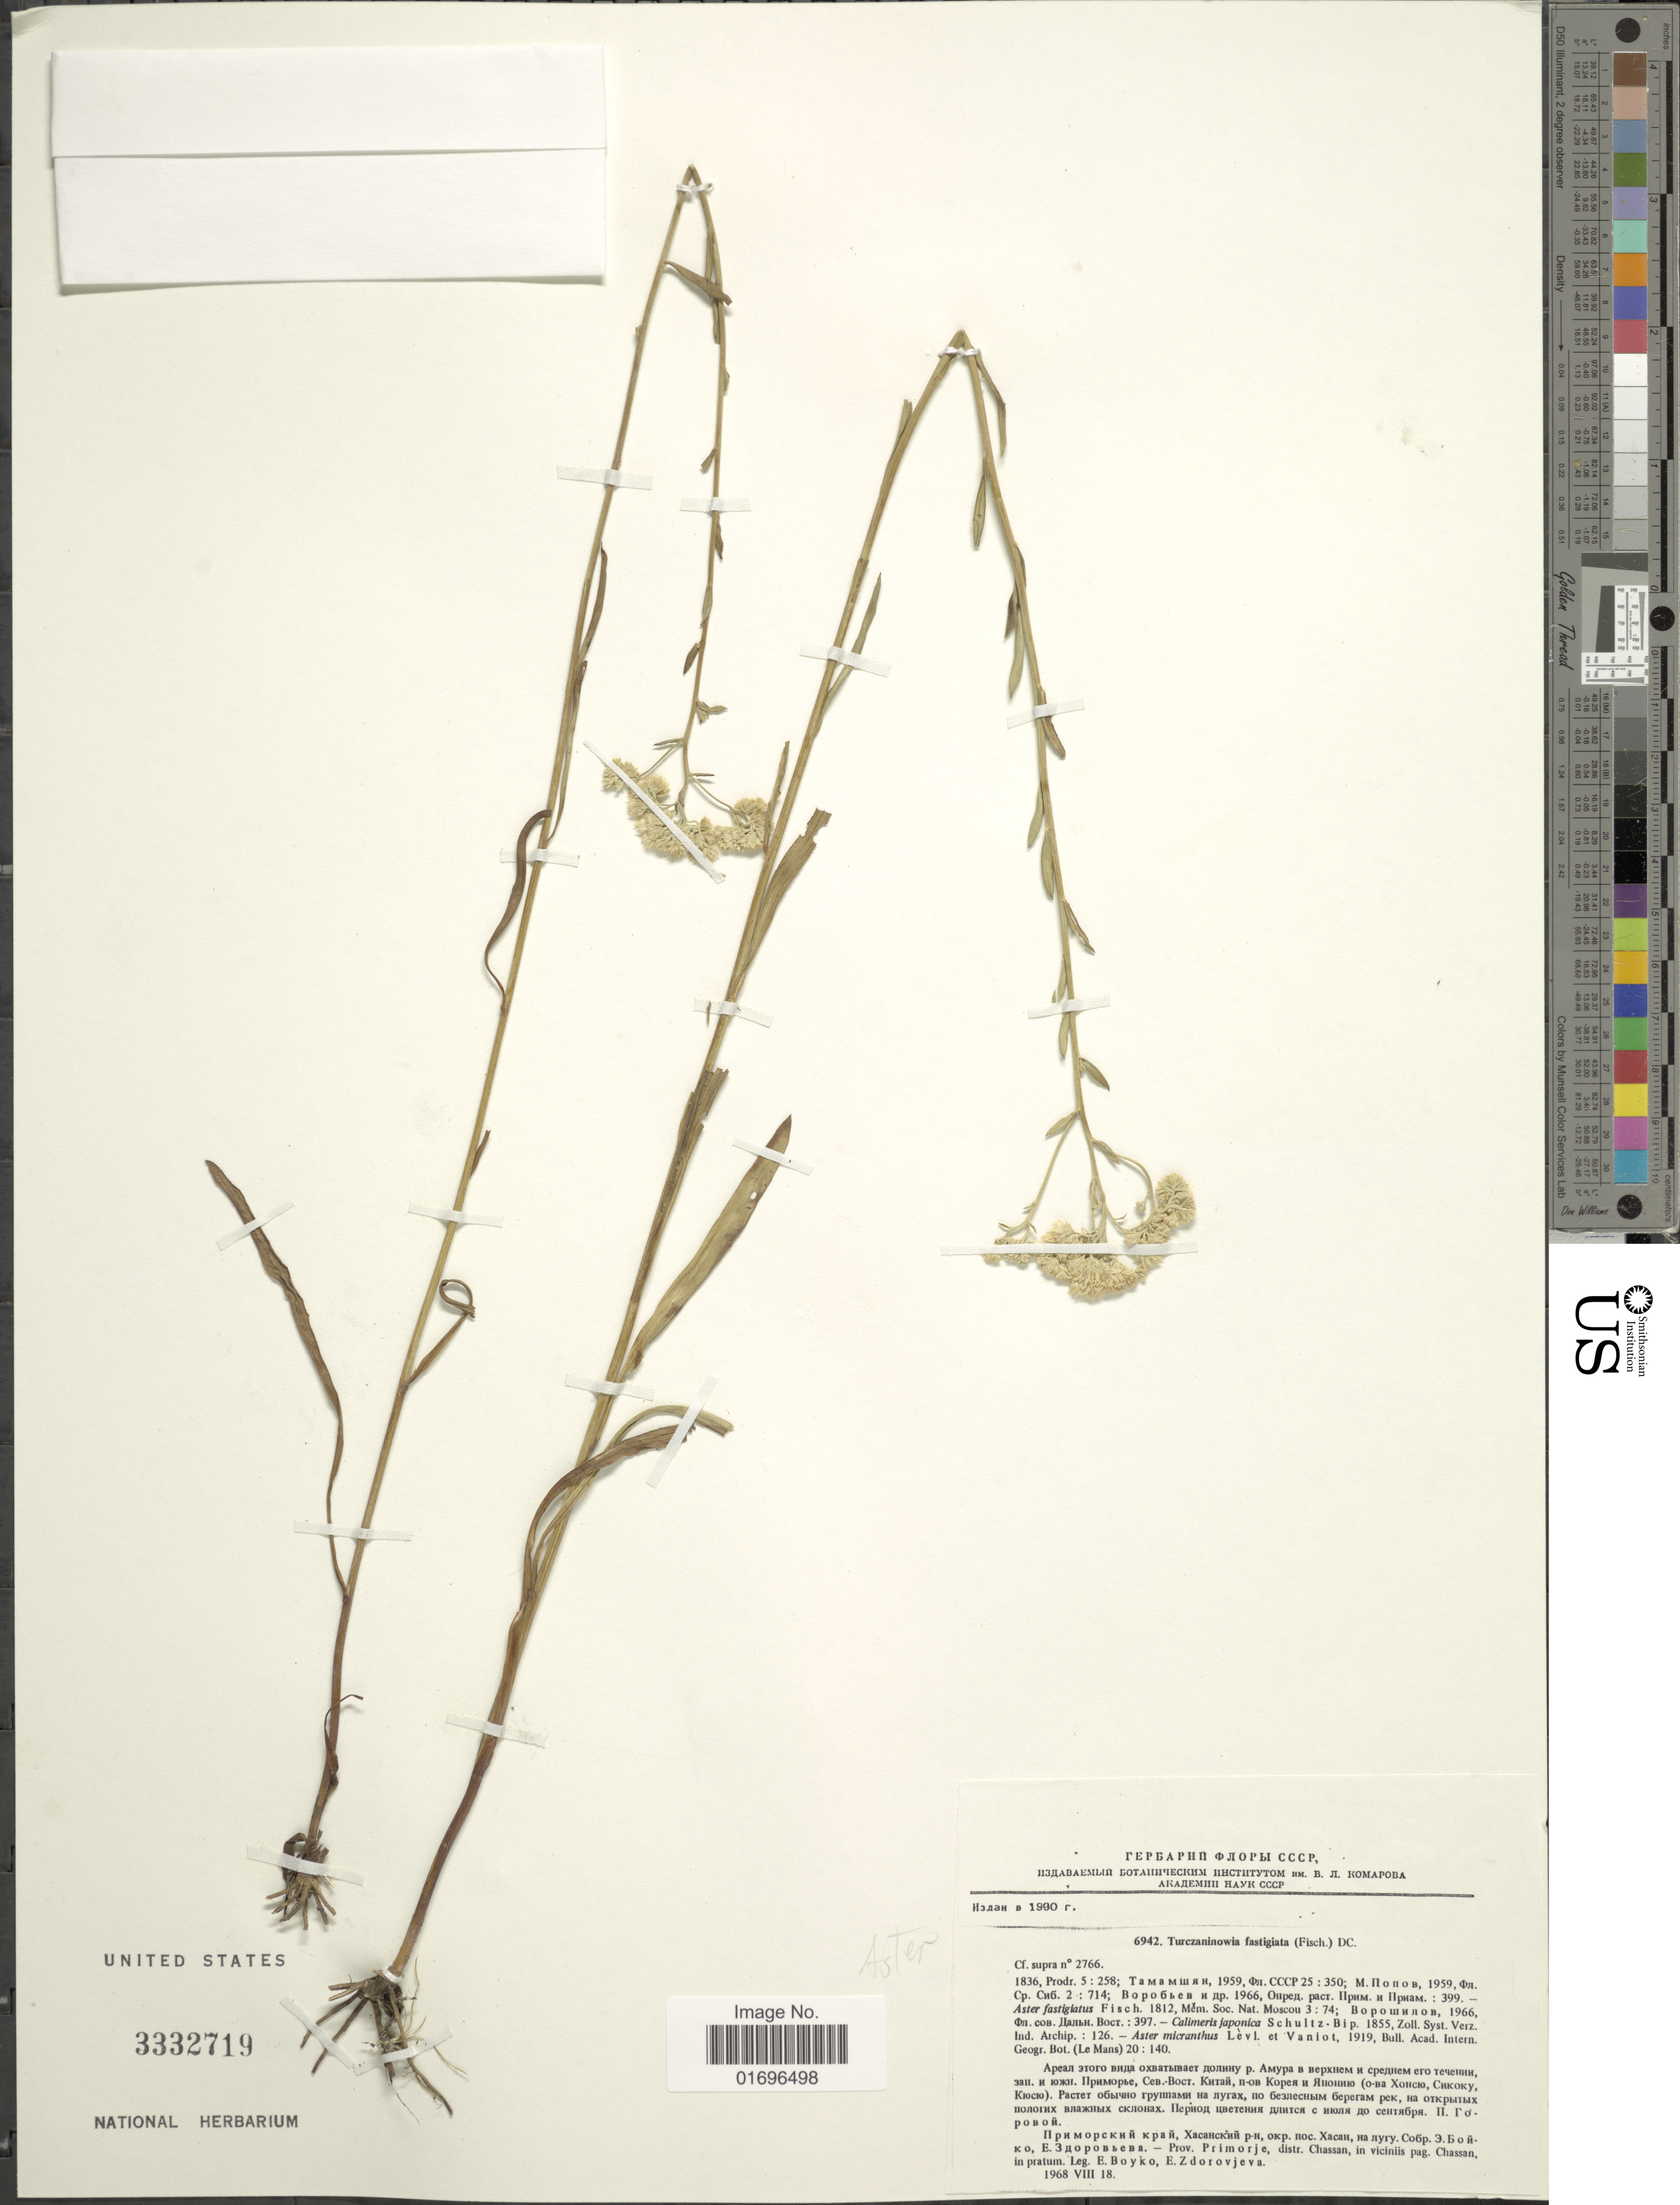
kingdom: Plantae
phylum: Tracheophyta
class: Magnoliopsida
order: Asterales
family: Asteraceae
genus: Aster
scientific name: Aster fastigiatus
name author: Fisch.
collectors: E. Boyko & E. Zdorovjeva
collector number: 6942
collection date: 1968-08-18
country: Russian Federation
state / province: Primorsky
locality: Prov. Primorje, distr. Chassan, in viciniis pag. Chassan, in pratum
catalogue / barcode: US 3332719